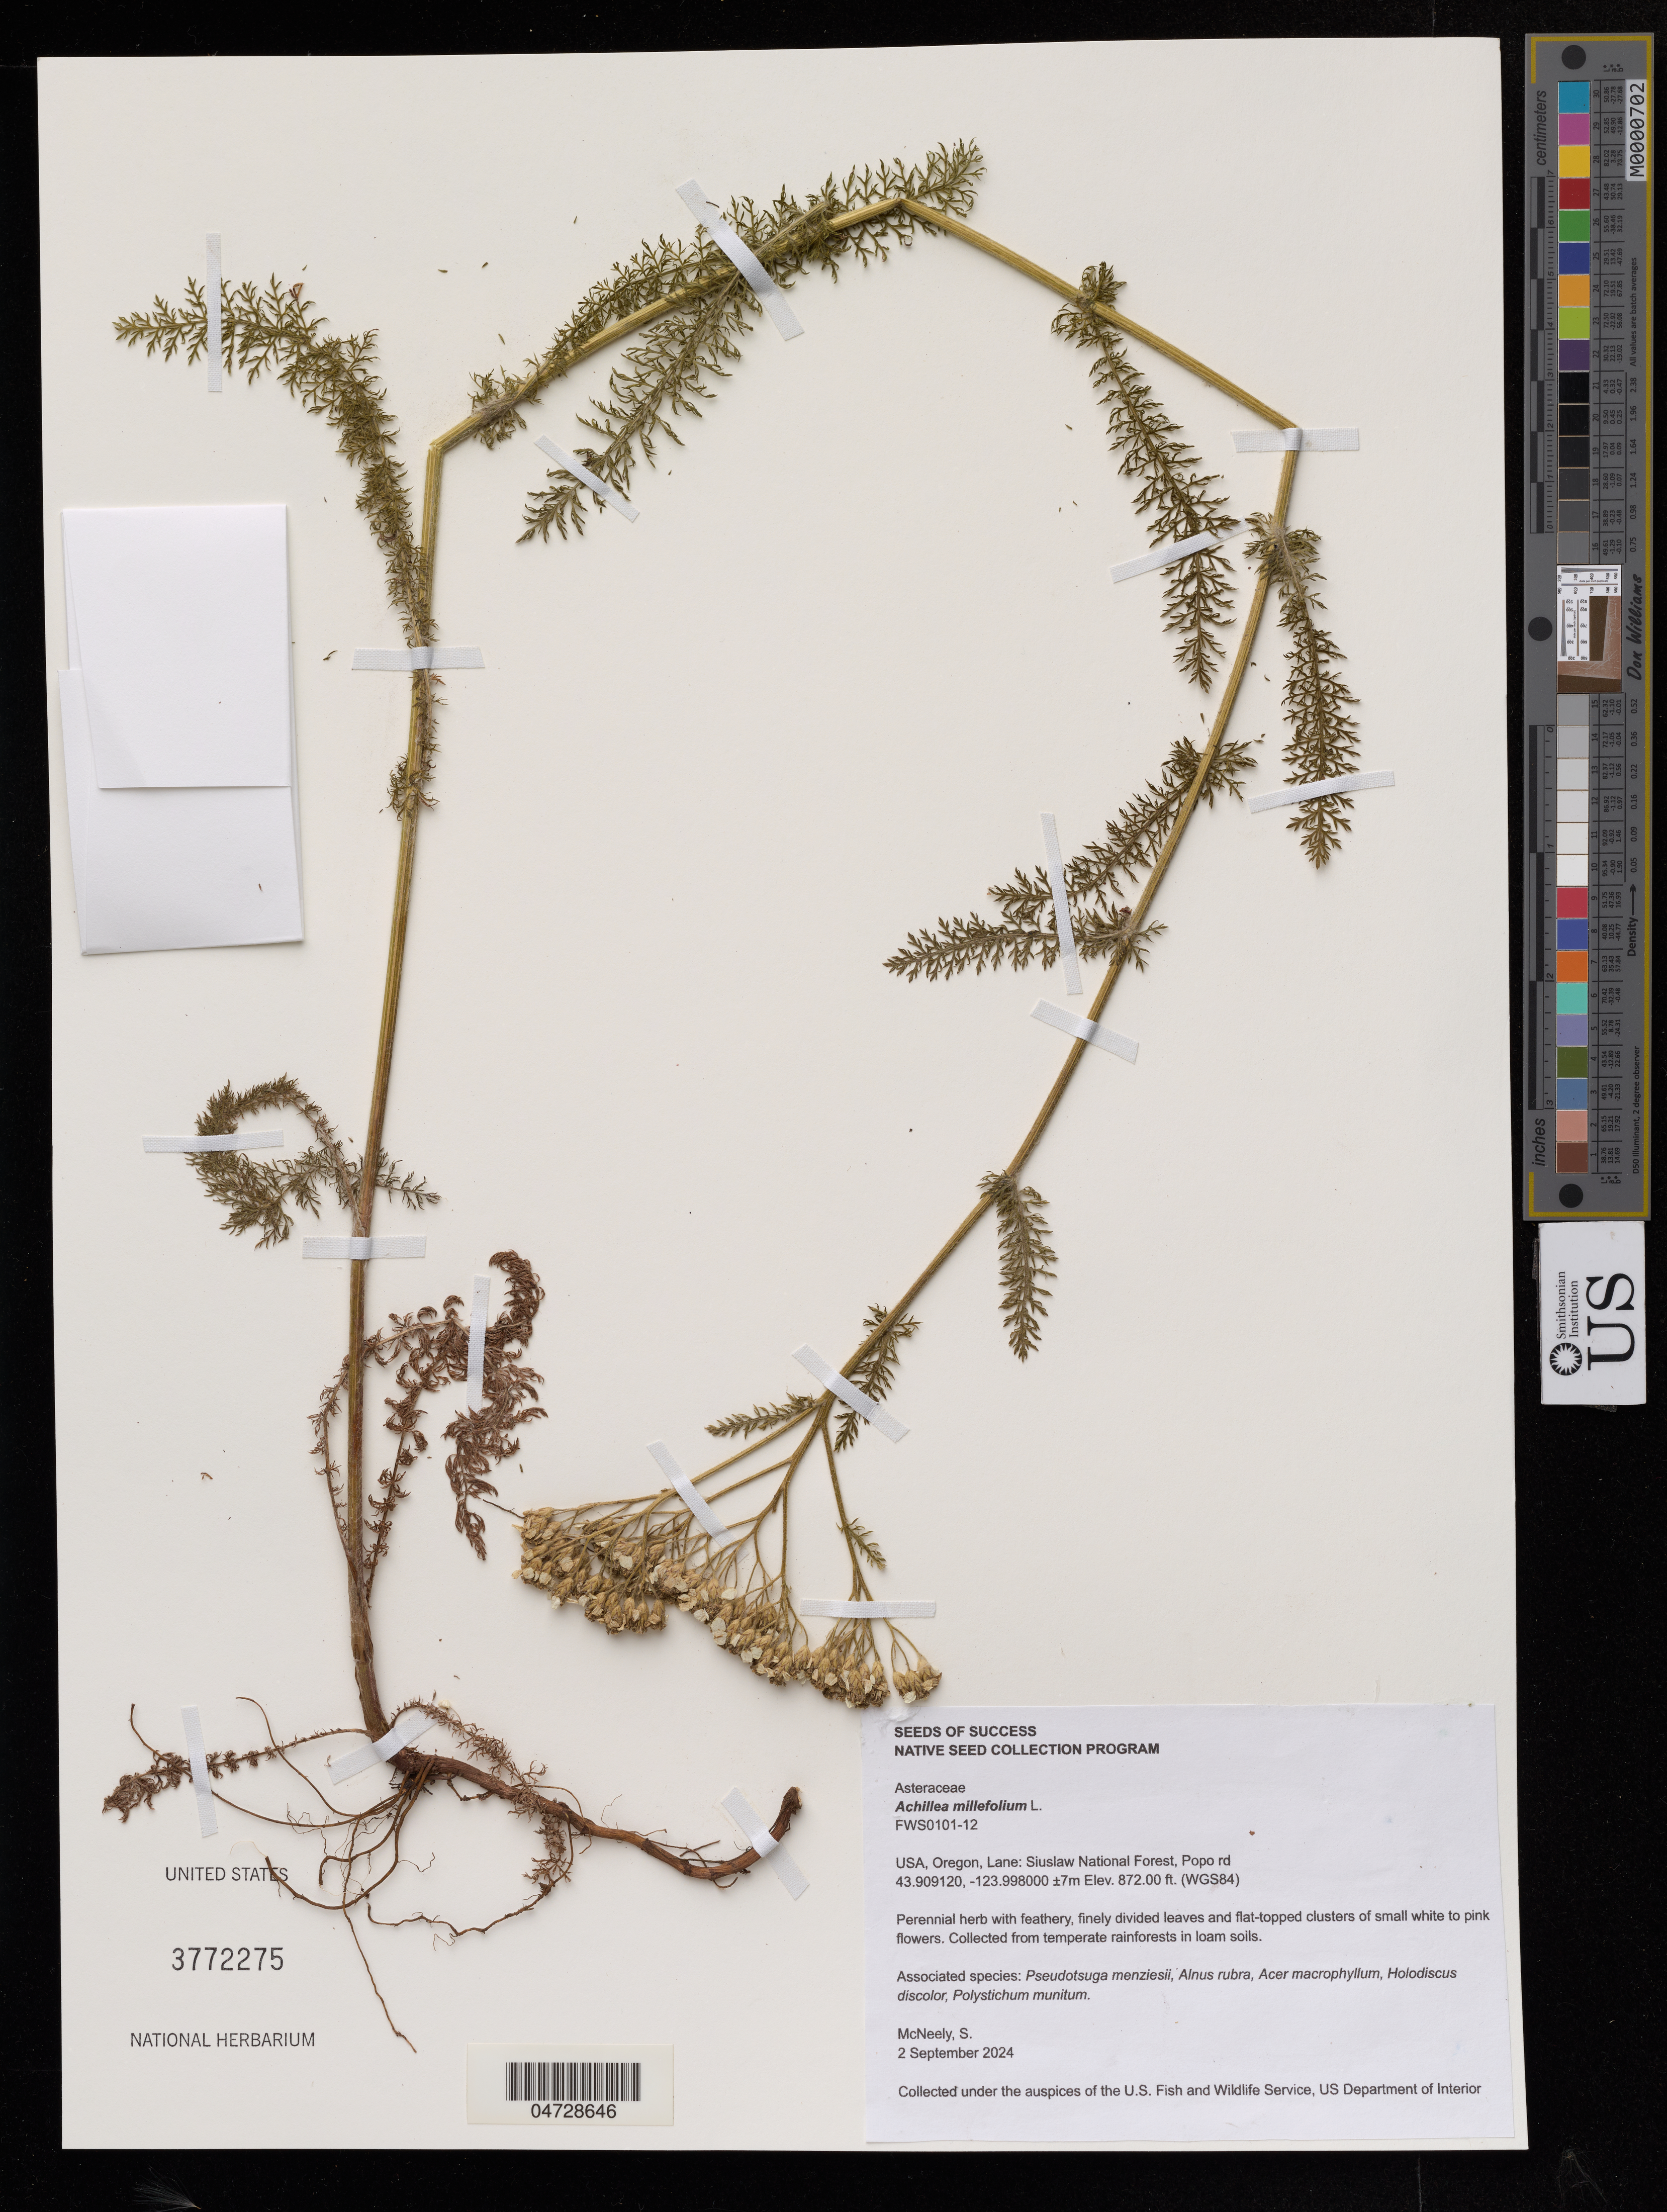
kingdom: Plantae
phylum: Tracheophyta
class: Magnoliopsida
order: Asterales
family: Asteraceae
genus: Achillea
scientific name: Achillea millefolium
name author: L.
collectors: S. McNeely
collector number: FWS0101-12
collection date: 2024-09-02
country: United States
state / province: Oregon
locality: Lane: Siuslaw National Forest, Popo rd.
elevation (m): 266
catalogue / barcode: US 3772275